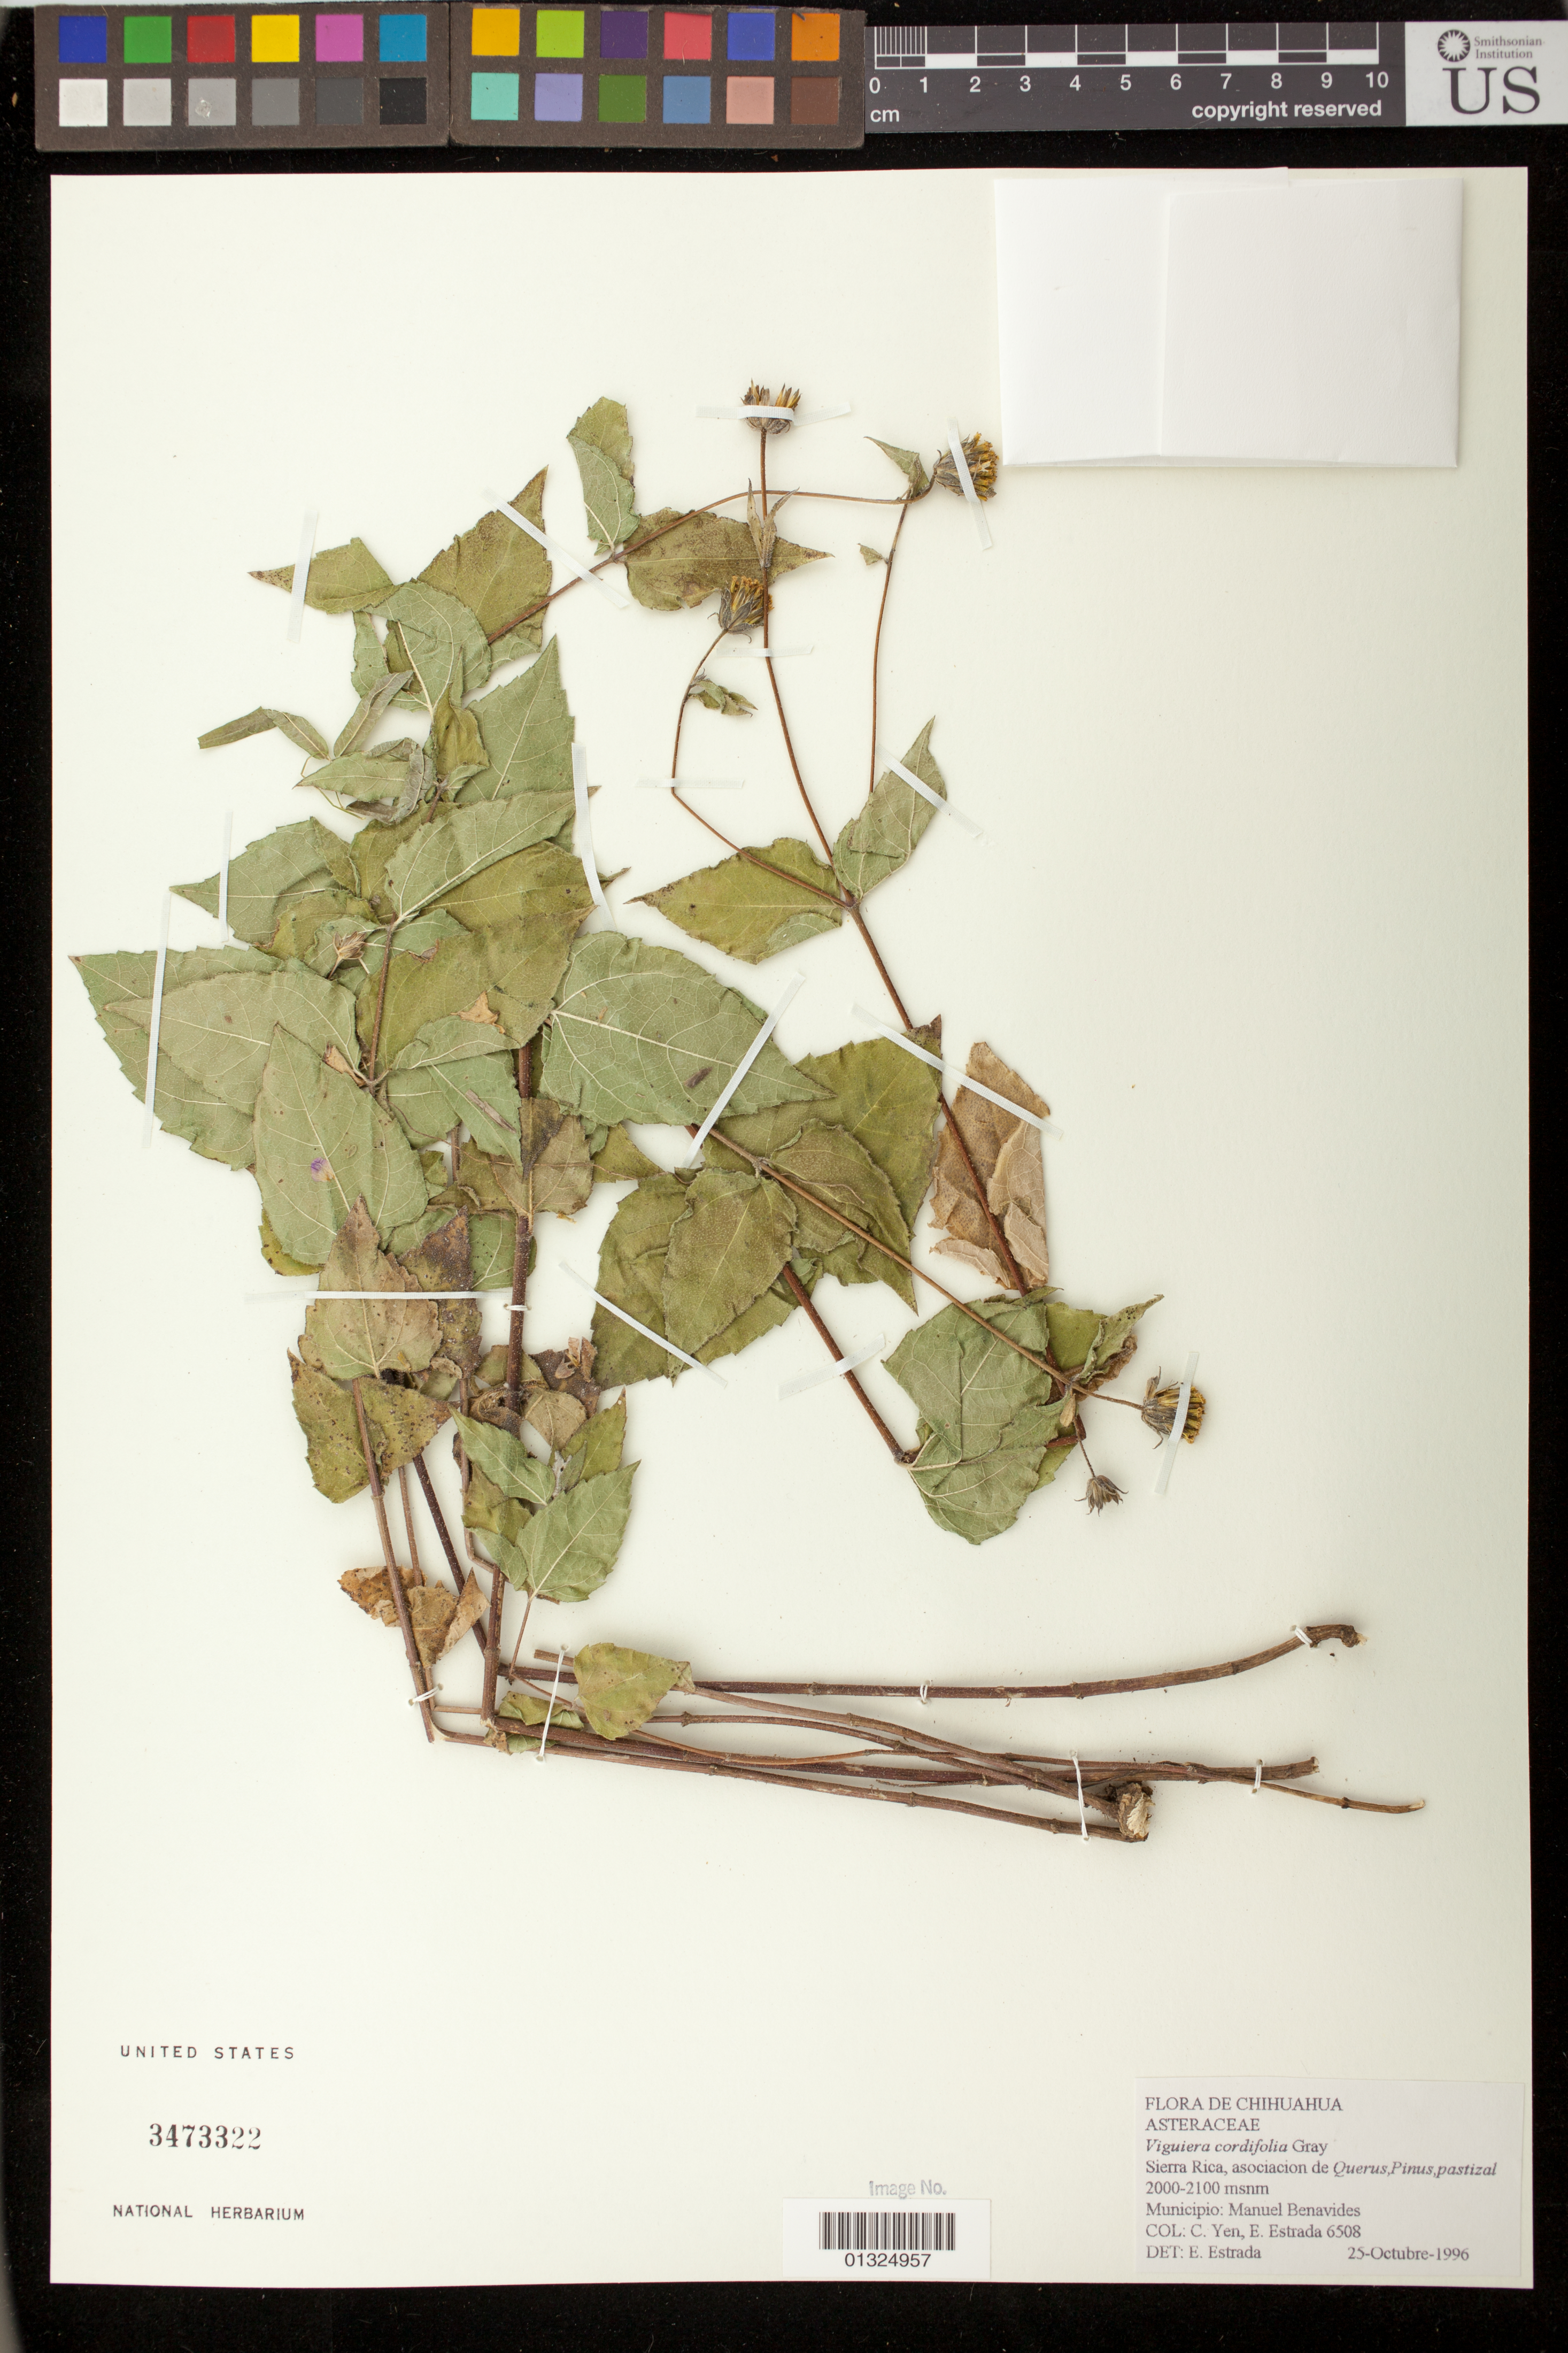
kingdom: Plantae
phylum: Tracheophyta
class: Magnoliopsida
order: Asterales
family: Asteraceae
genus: Aldama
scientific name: Aldama cordifolia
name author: (A. Gray) E.E. Schill. & Panero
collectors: Y. C. Yang & E. Estrada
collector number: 6508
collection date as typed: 25 Oct 1996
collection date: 1996-10-25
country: Mexico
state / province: Chihuahua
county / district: Manuel Benavides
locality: Sierra Rica.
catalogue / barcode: US 3473322